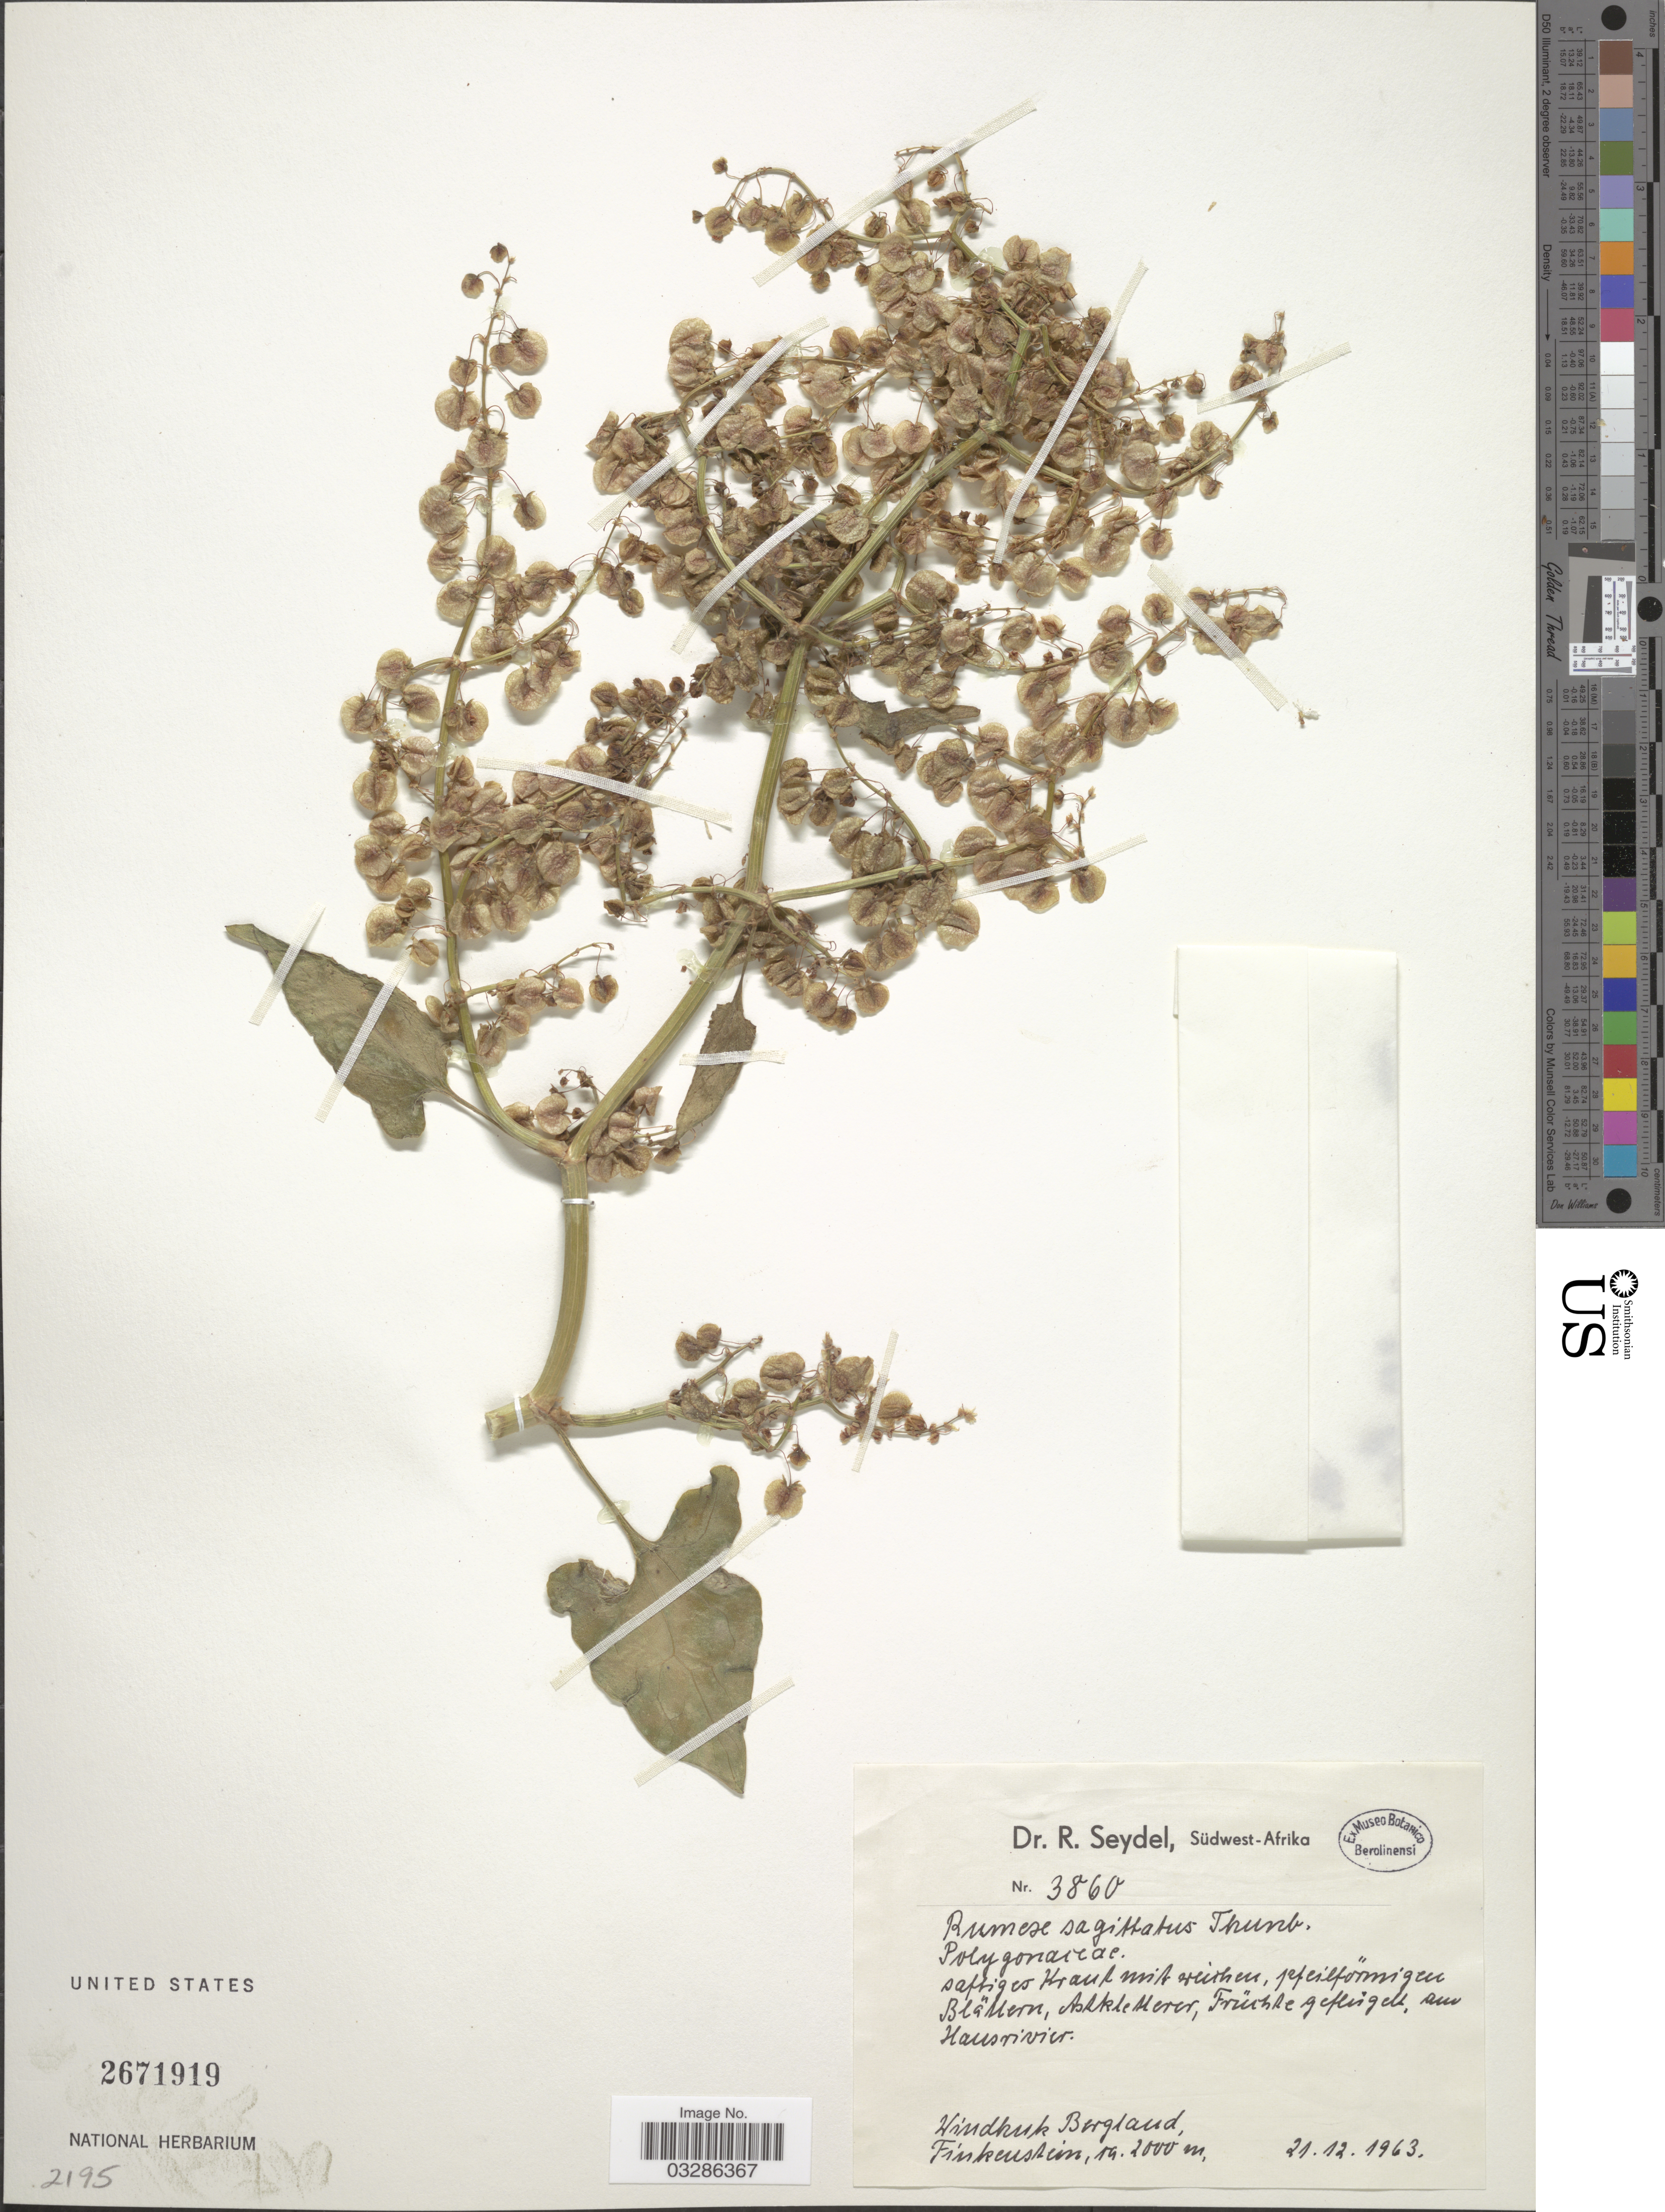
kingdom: Plantae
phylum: Tracheophyta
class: Magnoliopsida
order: Caryophyllales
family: Polygonaceae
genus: Rumex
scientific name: Rumex sagittatus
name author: Thunb.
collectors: R. Seydel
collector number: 3860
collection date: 1963-12-21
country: Namibia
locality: Südwest-Afrika. Windhuk Bergland. Finkenstein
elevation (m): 2000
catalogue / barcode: US 2671919